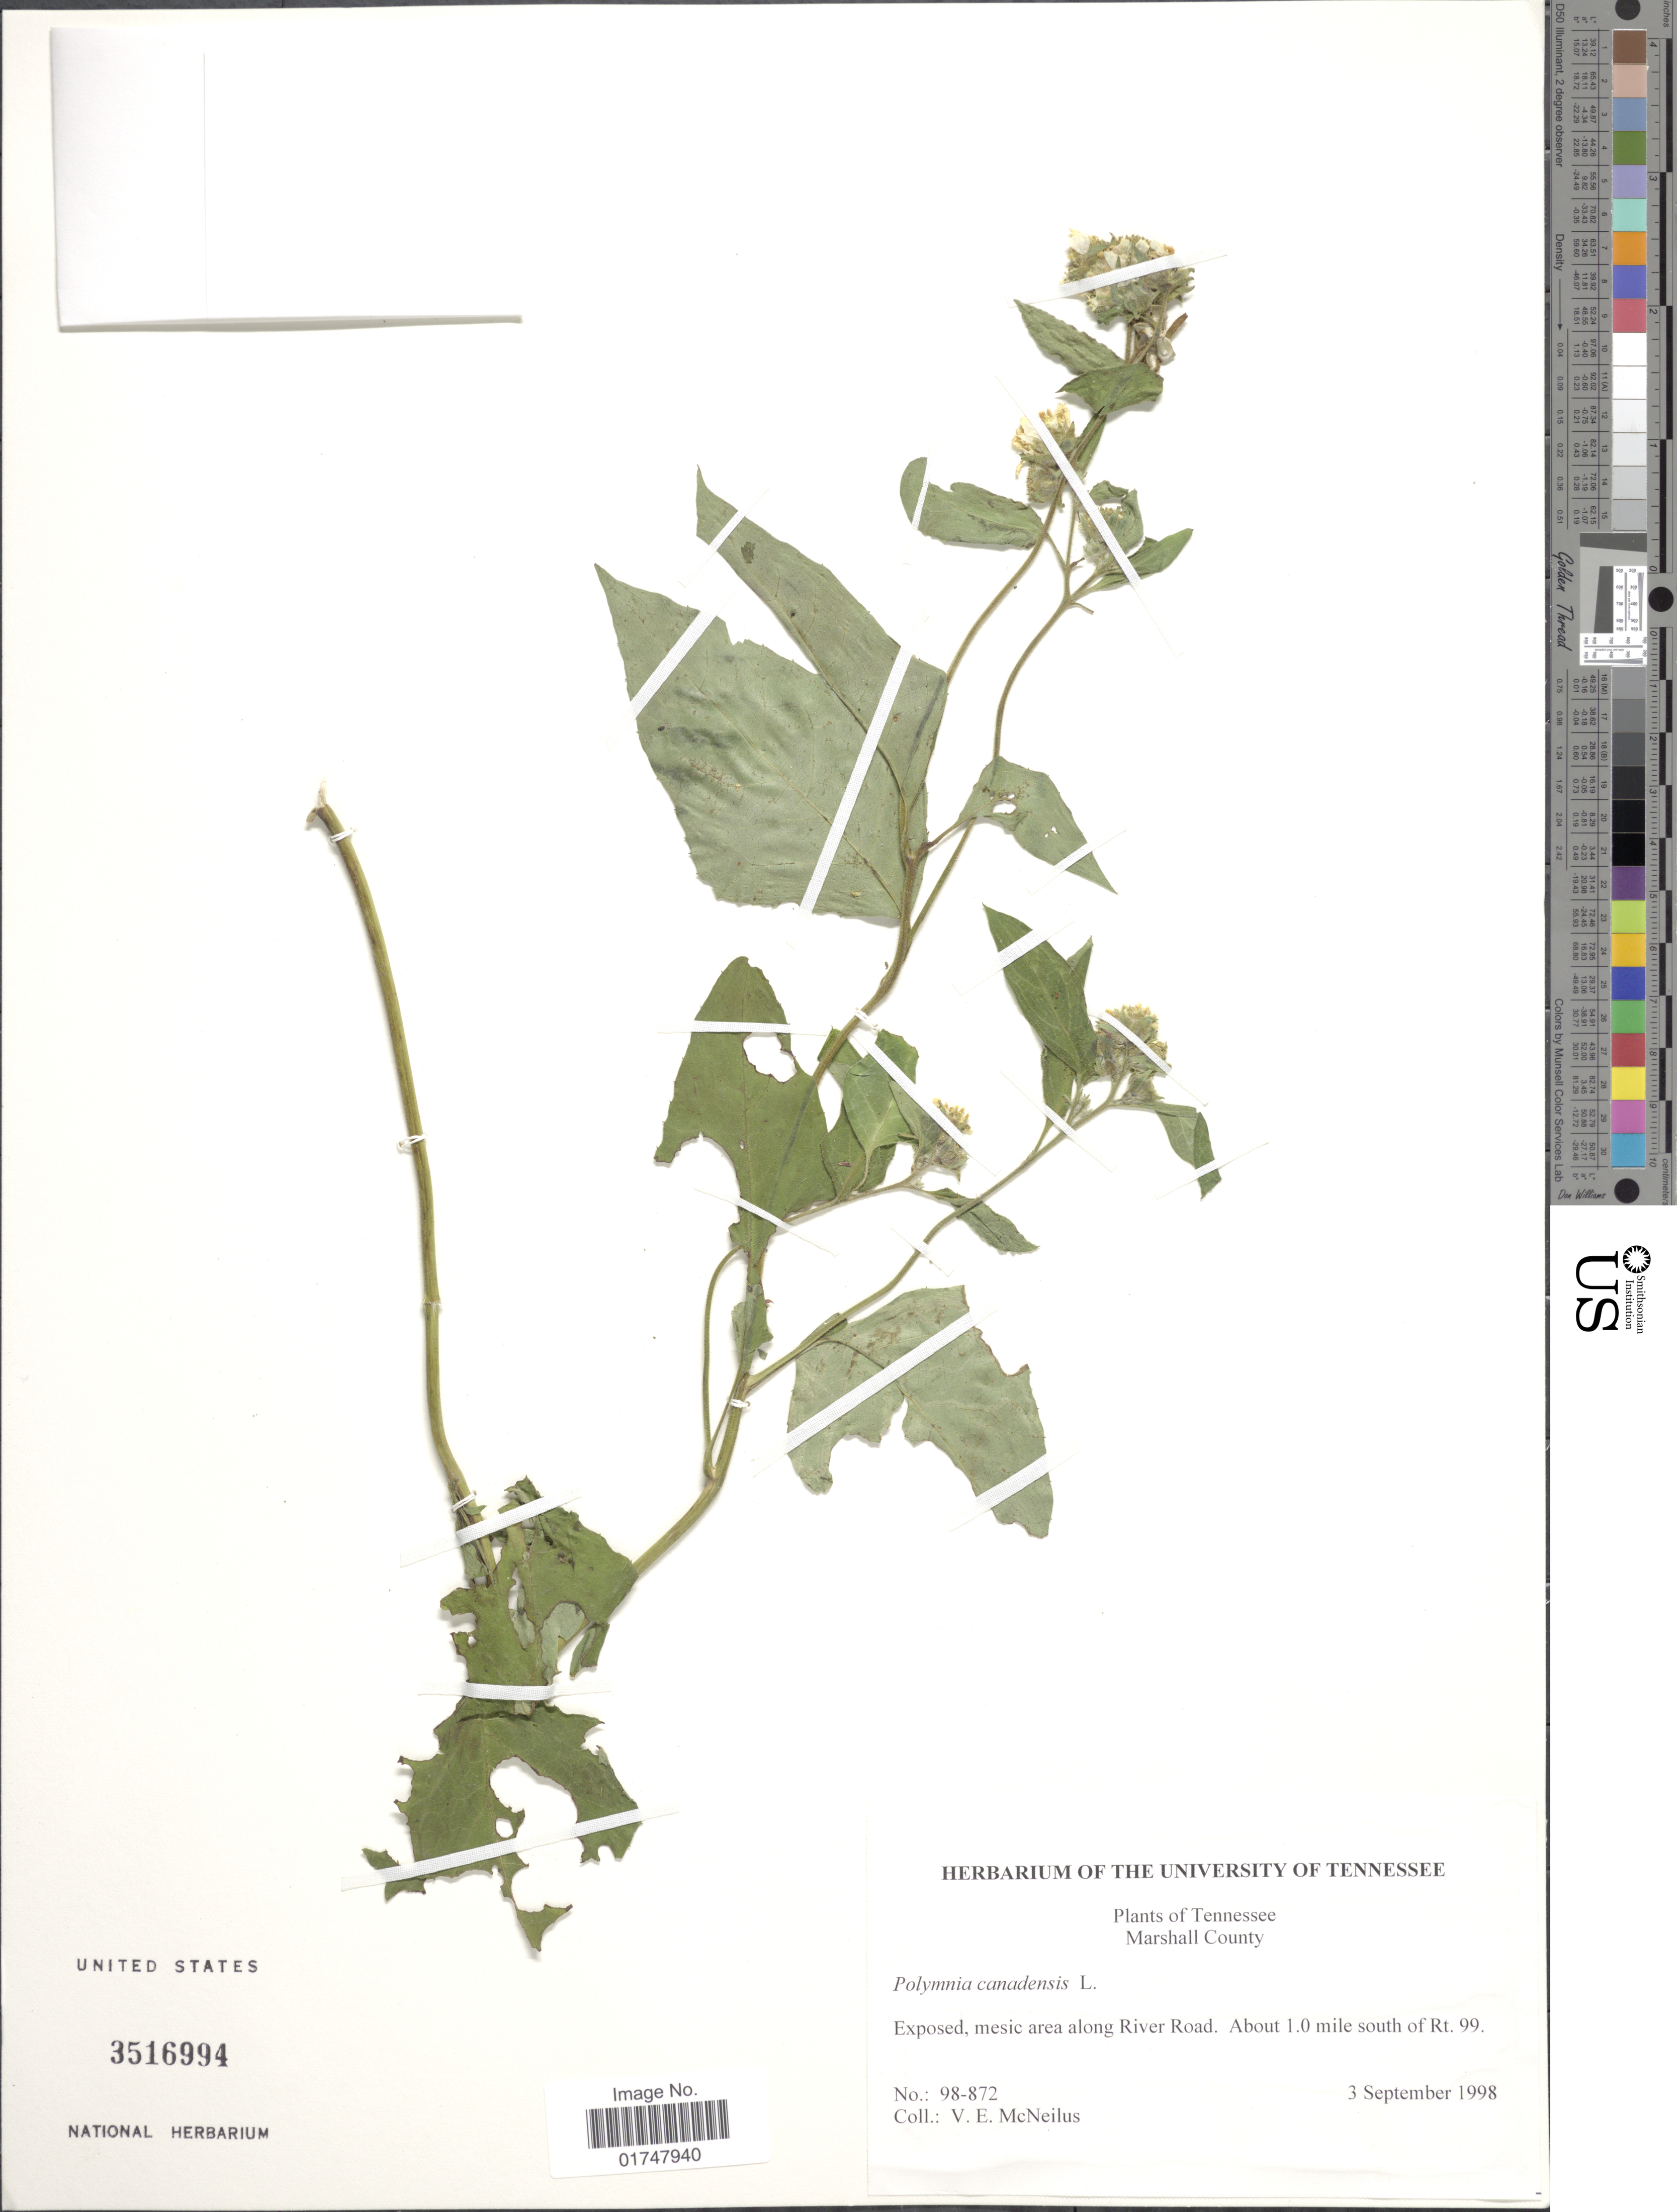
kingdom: Plantae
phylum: Tracheophyta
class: Magnoliopsida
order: Asterales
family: Asteraceae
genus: Polymnia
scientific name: Polymnia canadensis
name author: L.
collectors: V. Mcneilus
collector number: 98-872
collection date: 1998-09-03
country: United States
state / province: Tennessee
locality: Marshall County. Exposed, mesic area along River Road. About 1.0 mile south of Rt 99.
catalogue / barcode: US 3516994